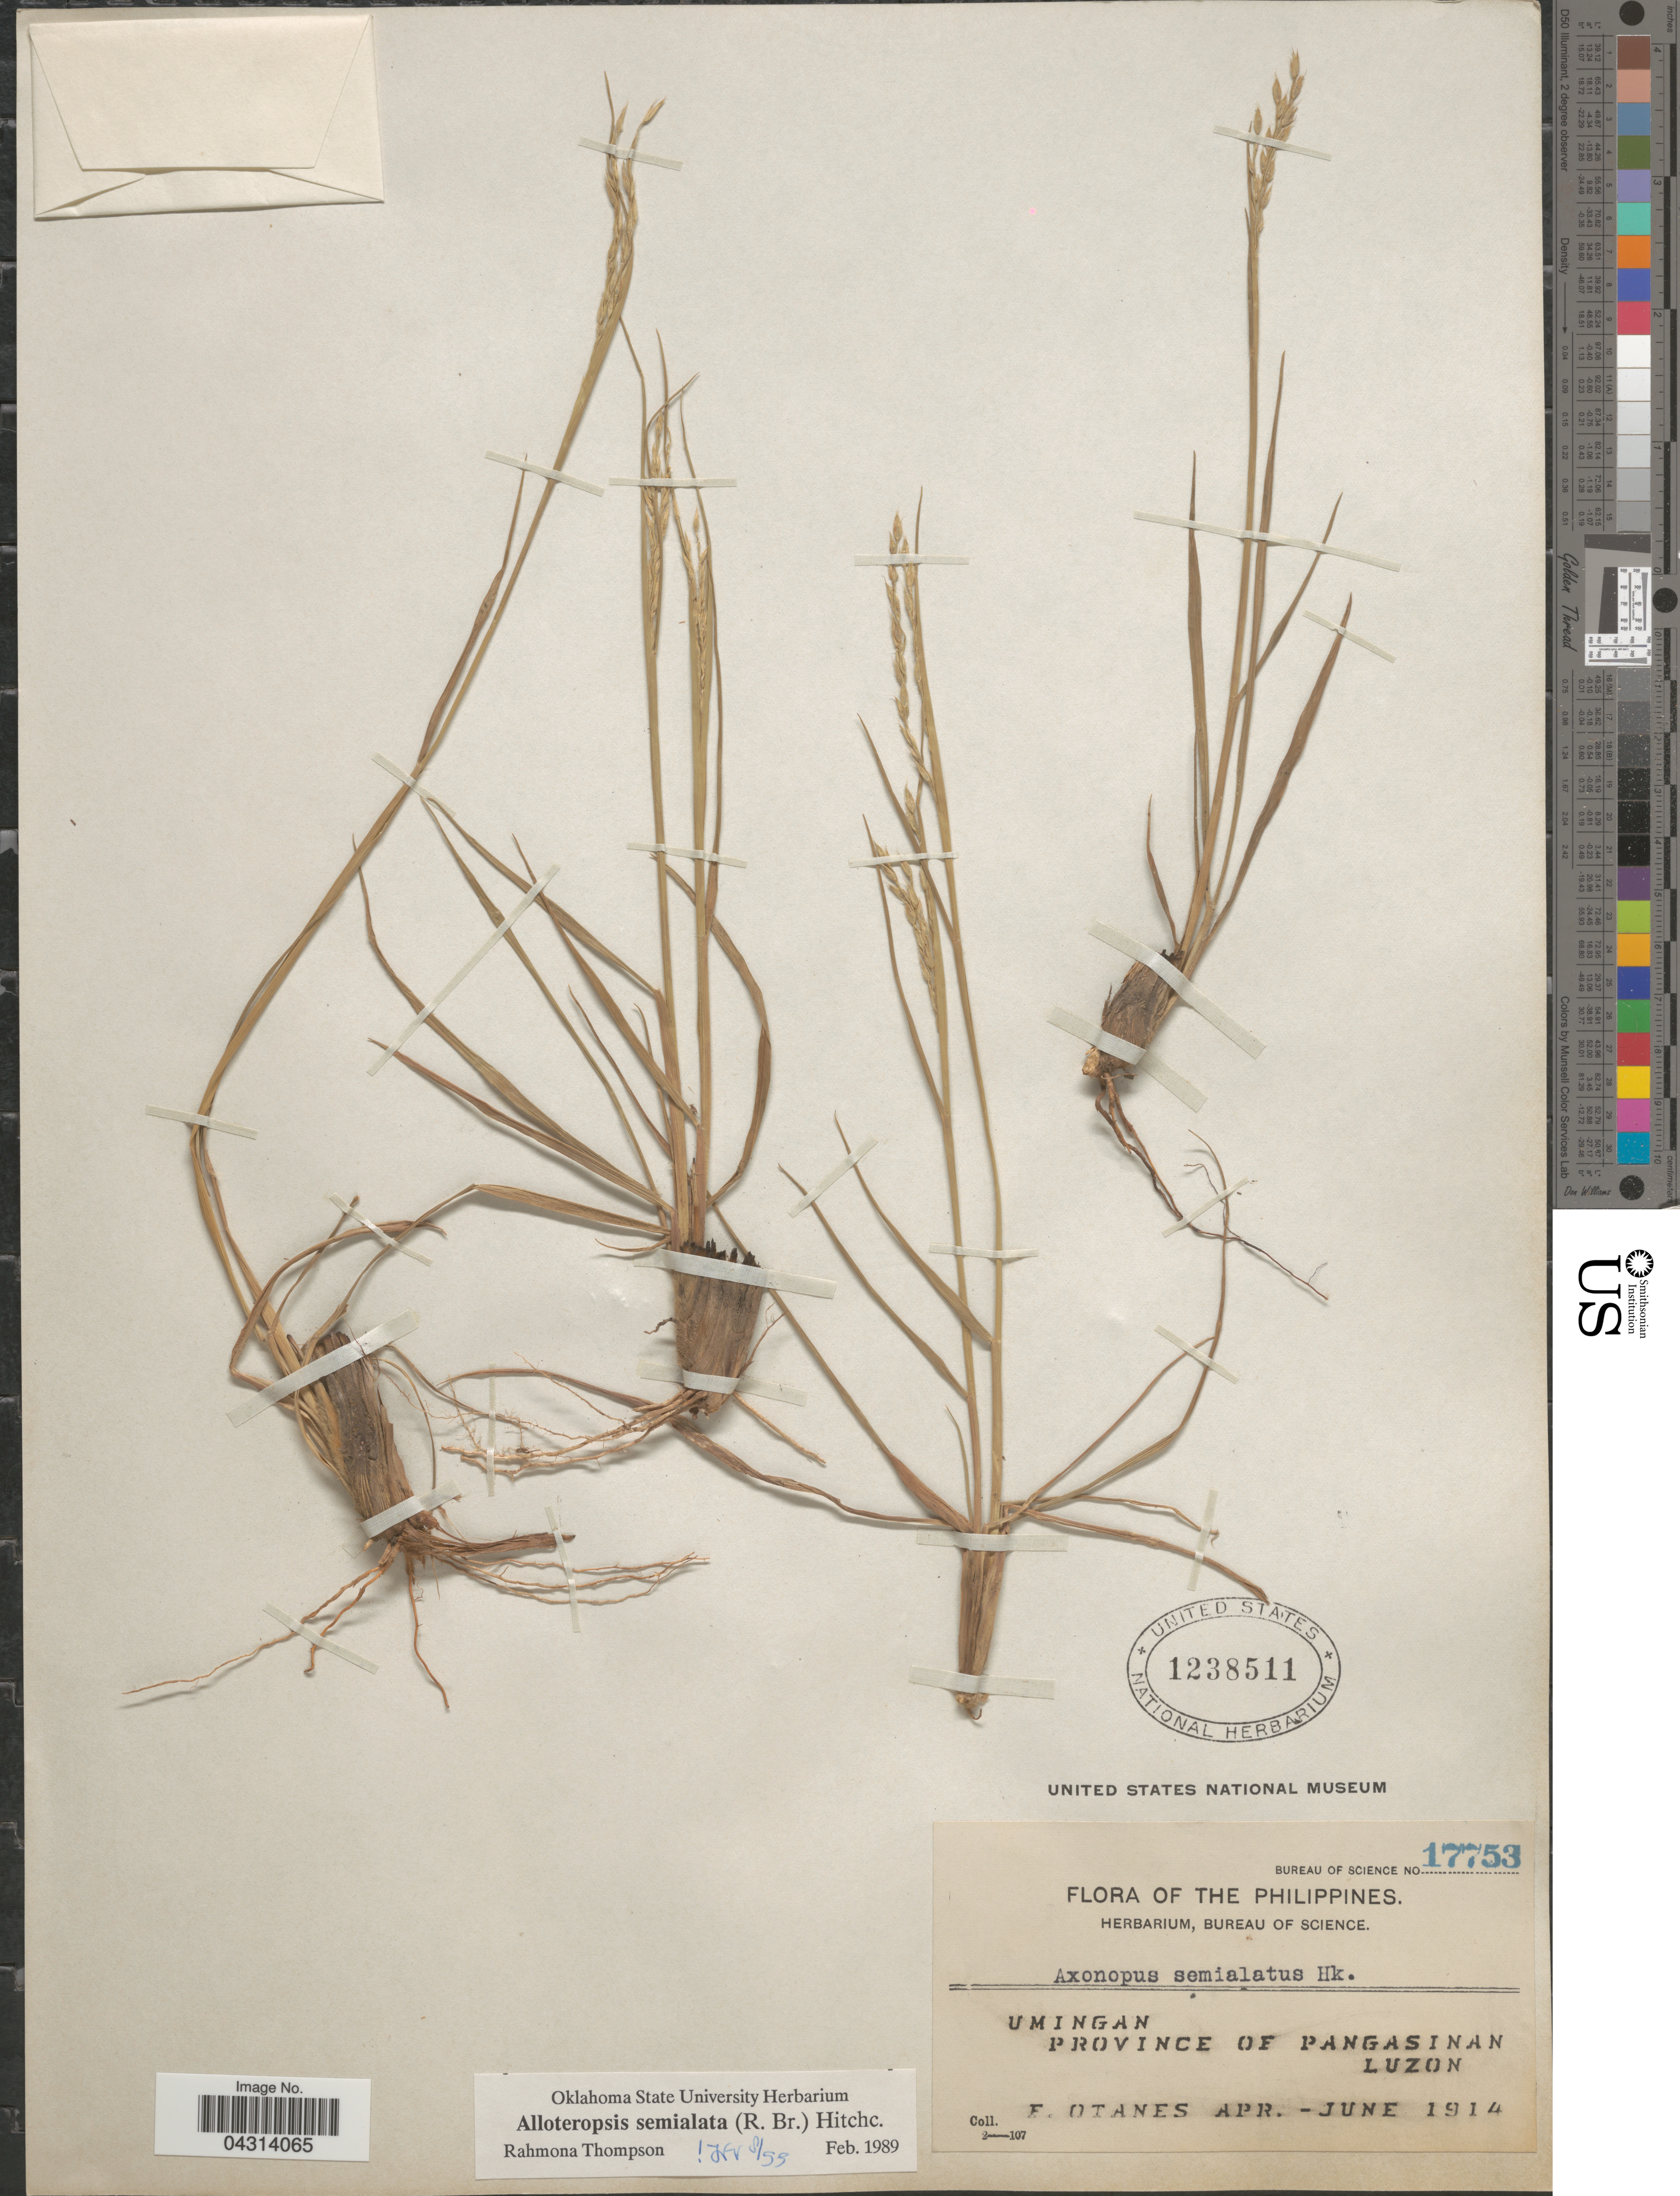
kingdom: Plantae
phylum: Tracheophyta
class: Liliopsida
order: Poales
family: Poaceae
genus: Alloteropsis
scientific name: Alloteropsis semialata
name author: (R. Br.) Hitchc.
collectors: F. Q. Otanes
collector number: Bureau of Science 17753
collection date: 1914-04/1914-06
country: Philippines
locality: Umingan, Province of Pangasinan, Luzon.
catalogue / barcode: US 1238511